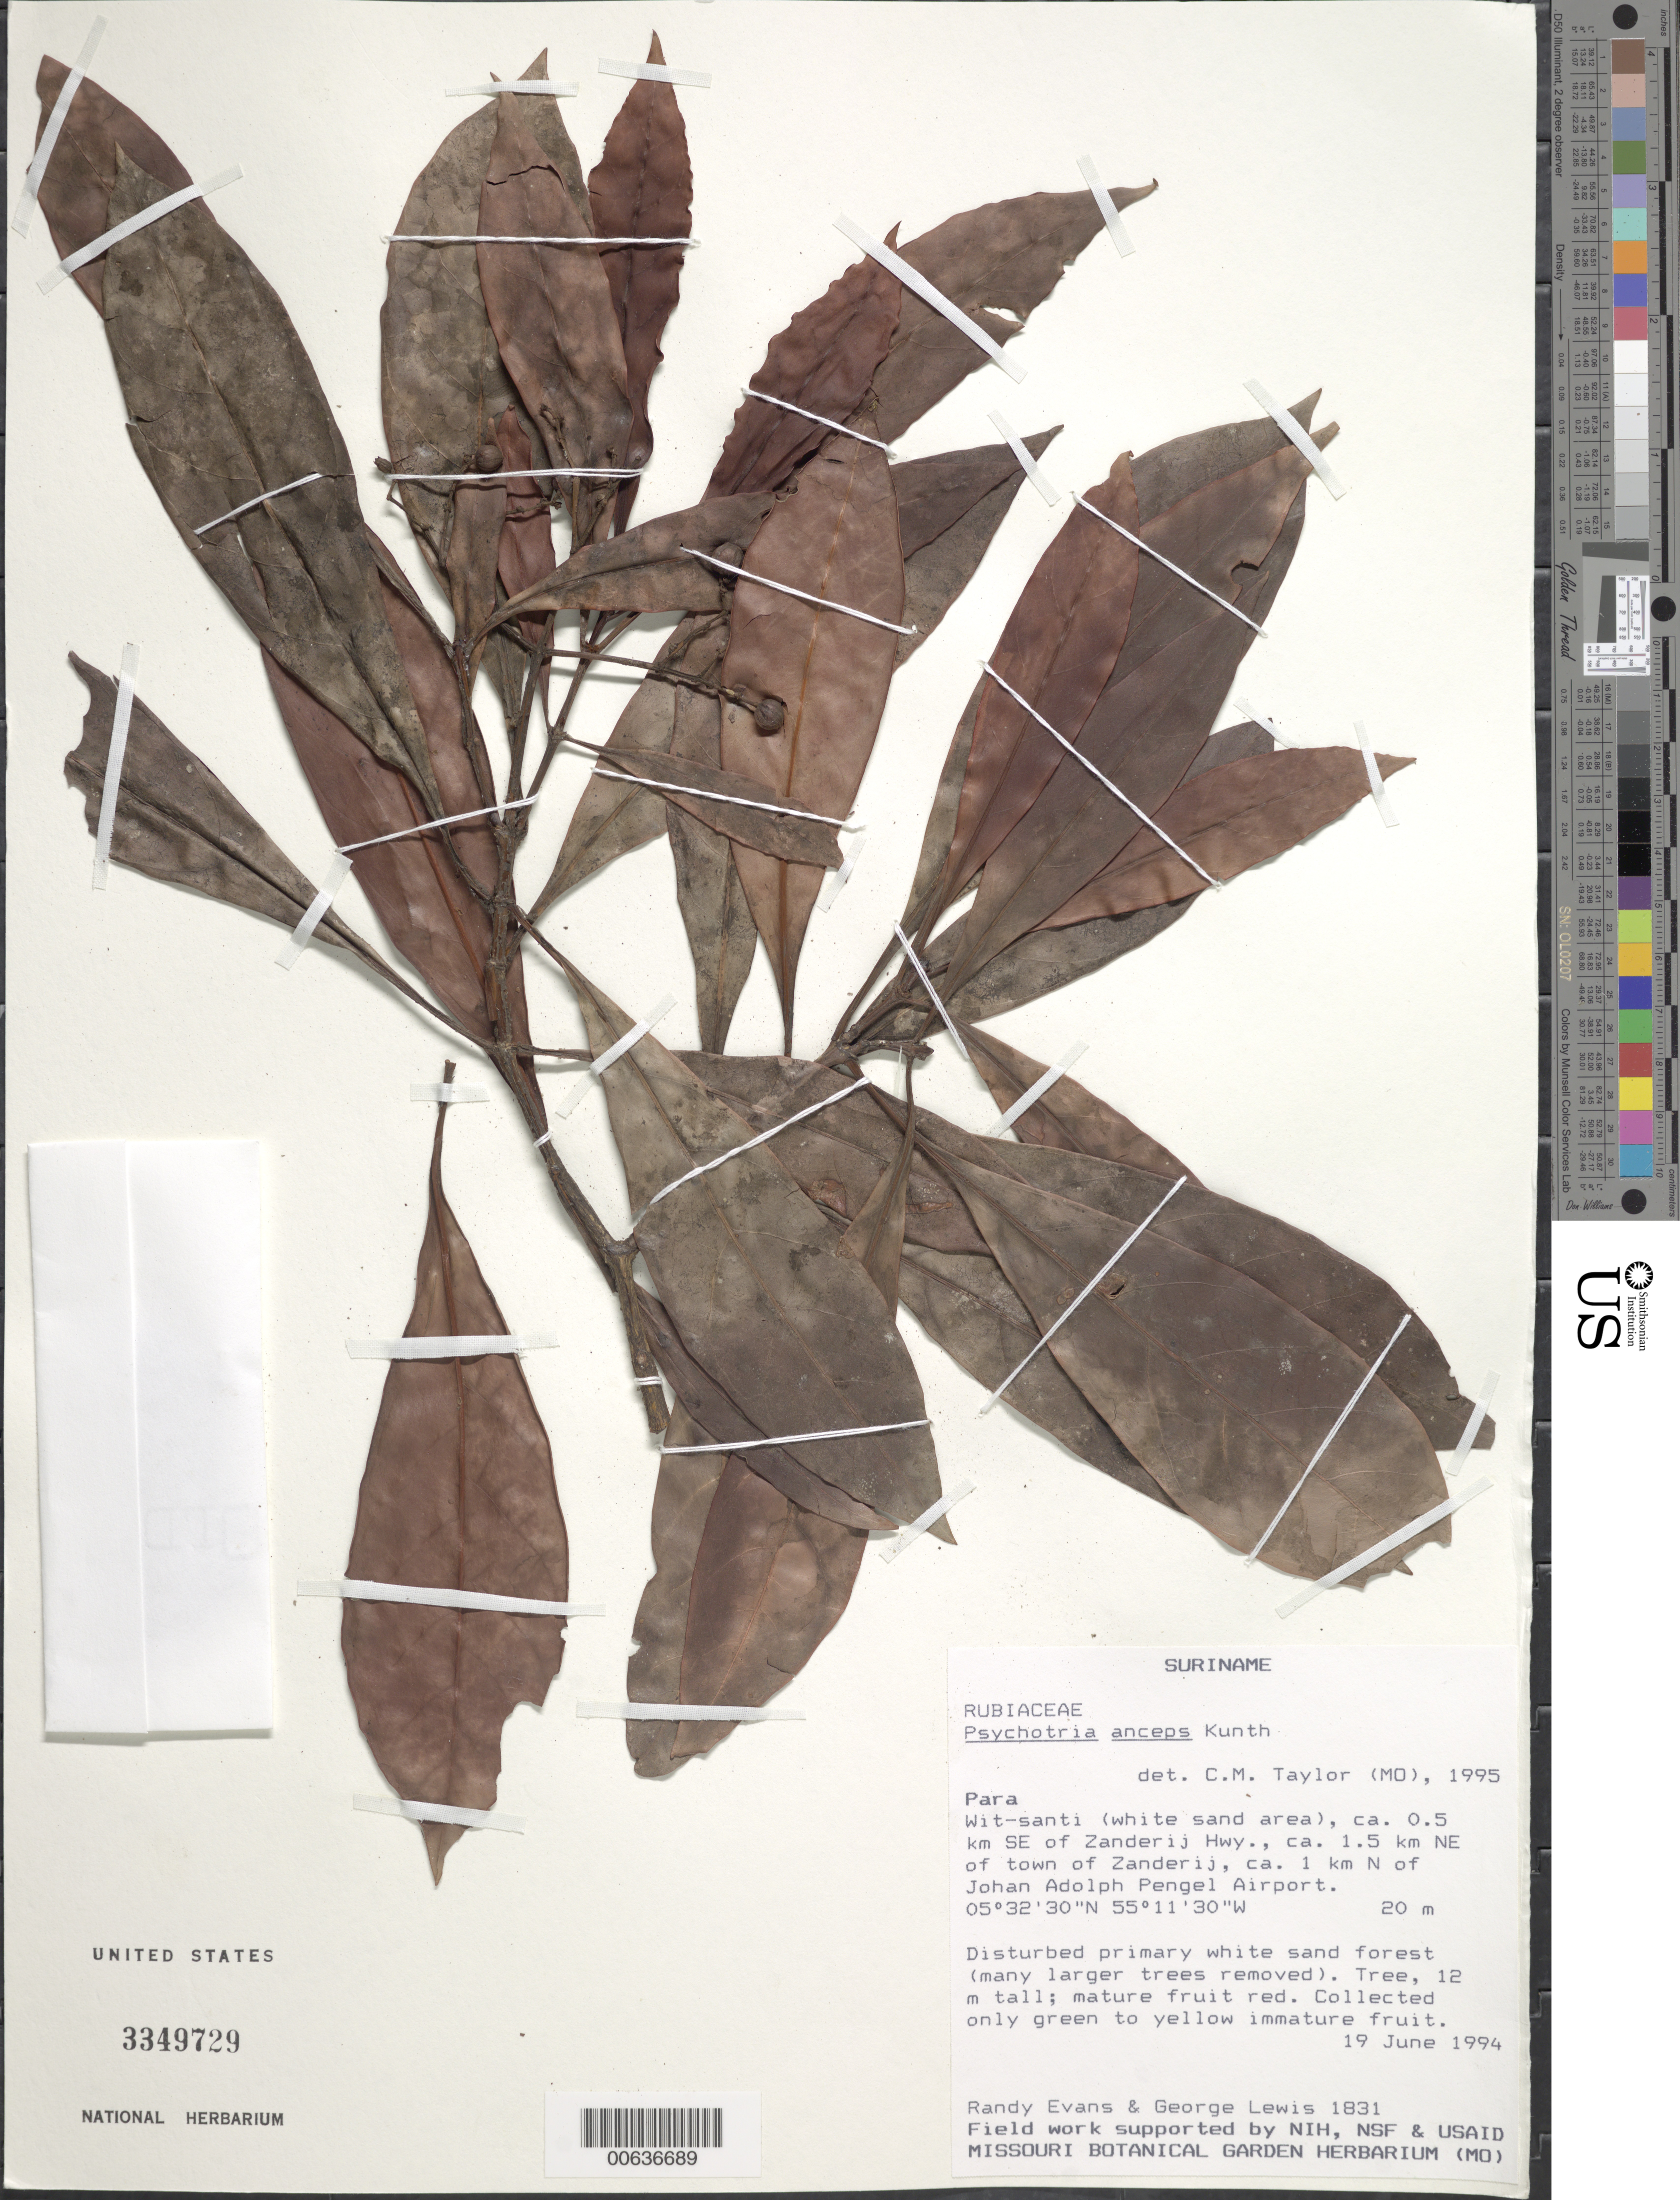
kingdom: Plantae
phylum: Tracheophyta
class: Magnoliopsida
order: Gentianales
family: Rubiaceae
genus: Psychotria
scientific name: Psychotria anceps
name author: Kunth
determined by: Taylor, Charlotte M.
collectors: R. Evans & G. Lewis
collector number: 1831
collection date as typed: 19-Jun-94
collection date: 1994-06-19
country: Suriname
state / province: Para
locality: Wit-santi, ca. 0.5 km SE of Zanderij Hwy., 1.5 km NE of town of Zanderij, ca 1km N of Johan Adolph Pengel Airport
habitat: White sand area; disturbed primary white sand forest (many larger trees removed)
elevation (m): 20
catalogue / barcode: US 3349729